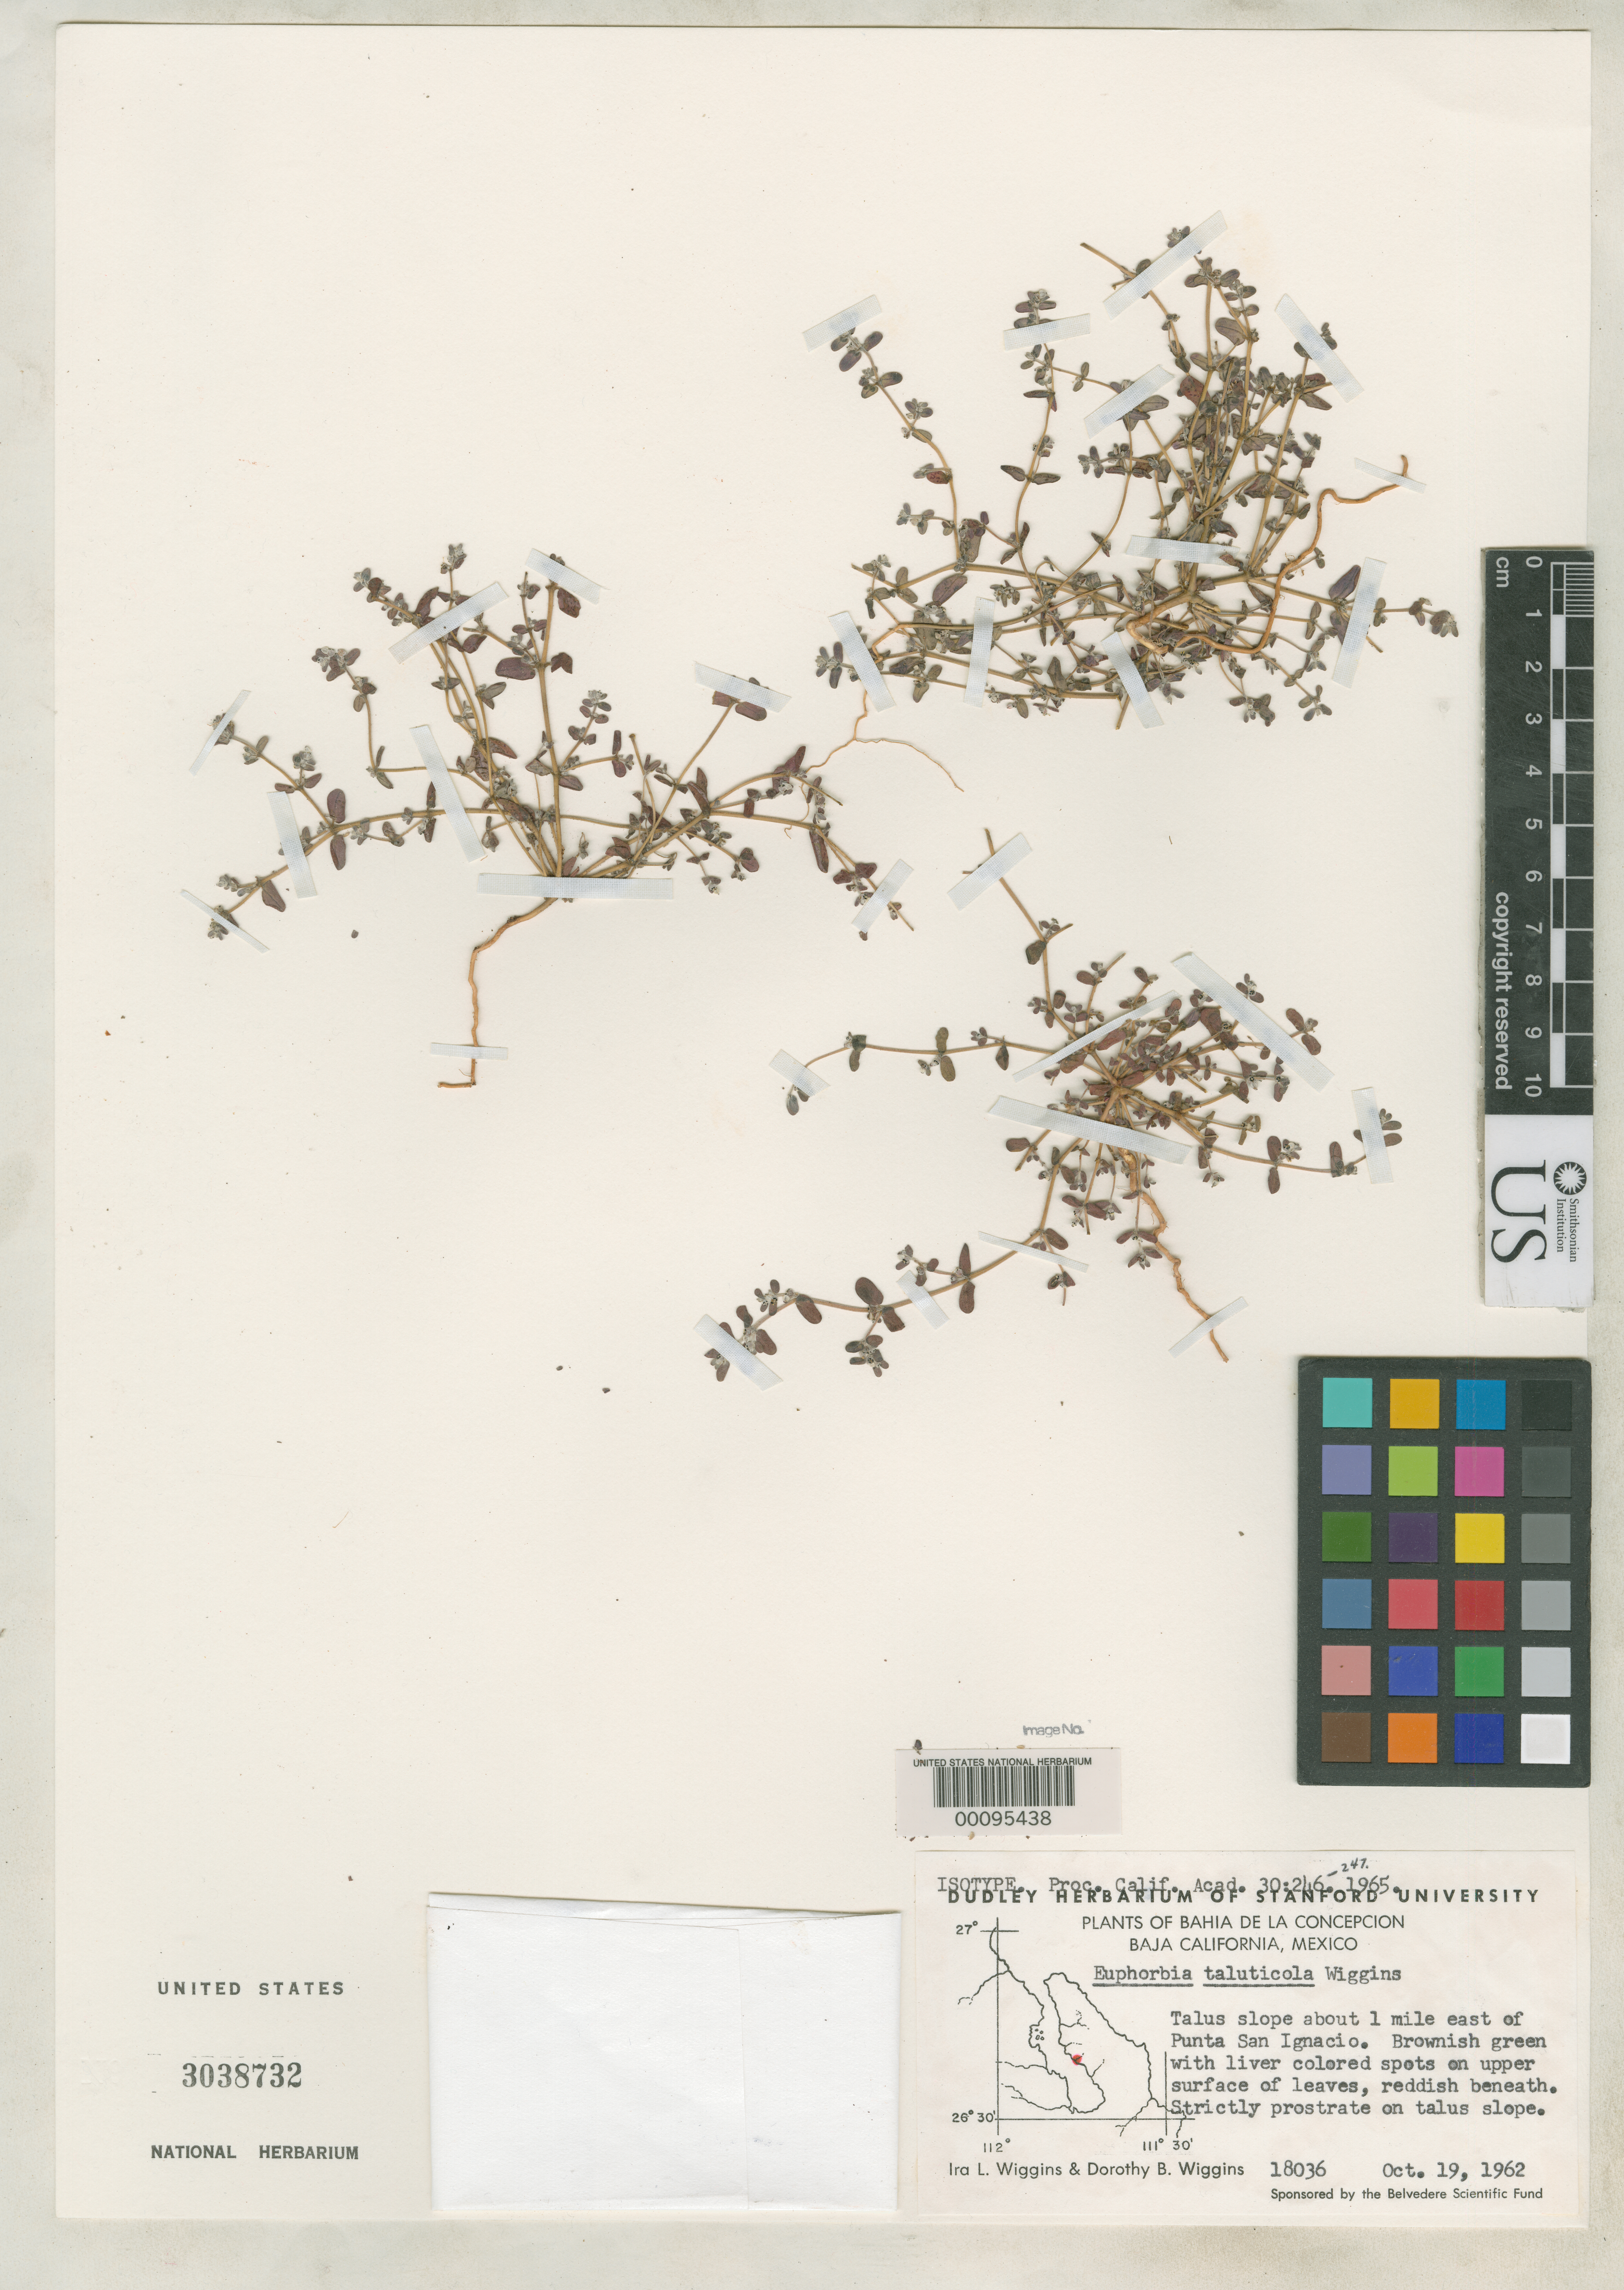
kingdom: Plantae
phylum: Tracheophyta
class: Magnoliopsida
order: Malpighiales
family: Euphorbiaceae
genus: Euphorbia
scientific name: Euphorbia taluticola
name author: Wiggins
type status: Isotype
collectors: I. L. Wiggins & D. B. Wiggins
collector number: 18036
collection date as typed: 19 Oct 1962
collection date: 1962-10-19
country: Mexico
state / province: Baja California Sur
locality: Ca. 1 mi. E of Punta San Ignacio, E shore of Bahia de La Concepcion.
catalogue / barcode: US 3038732